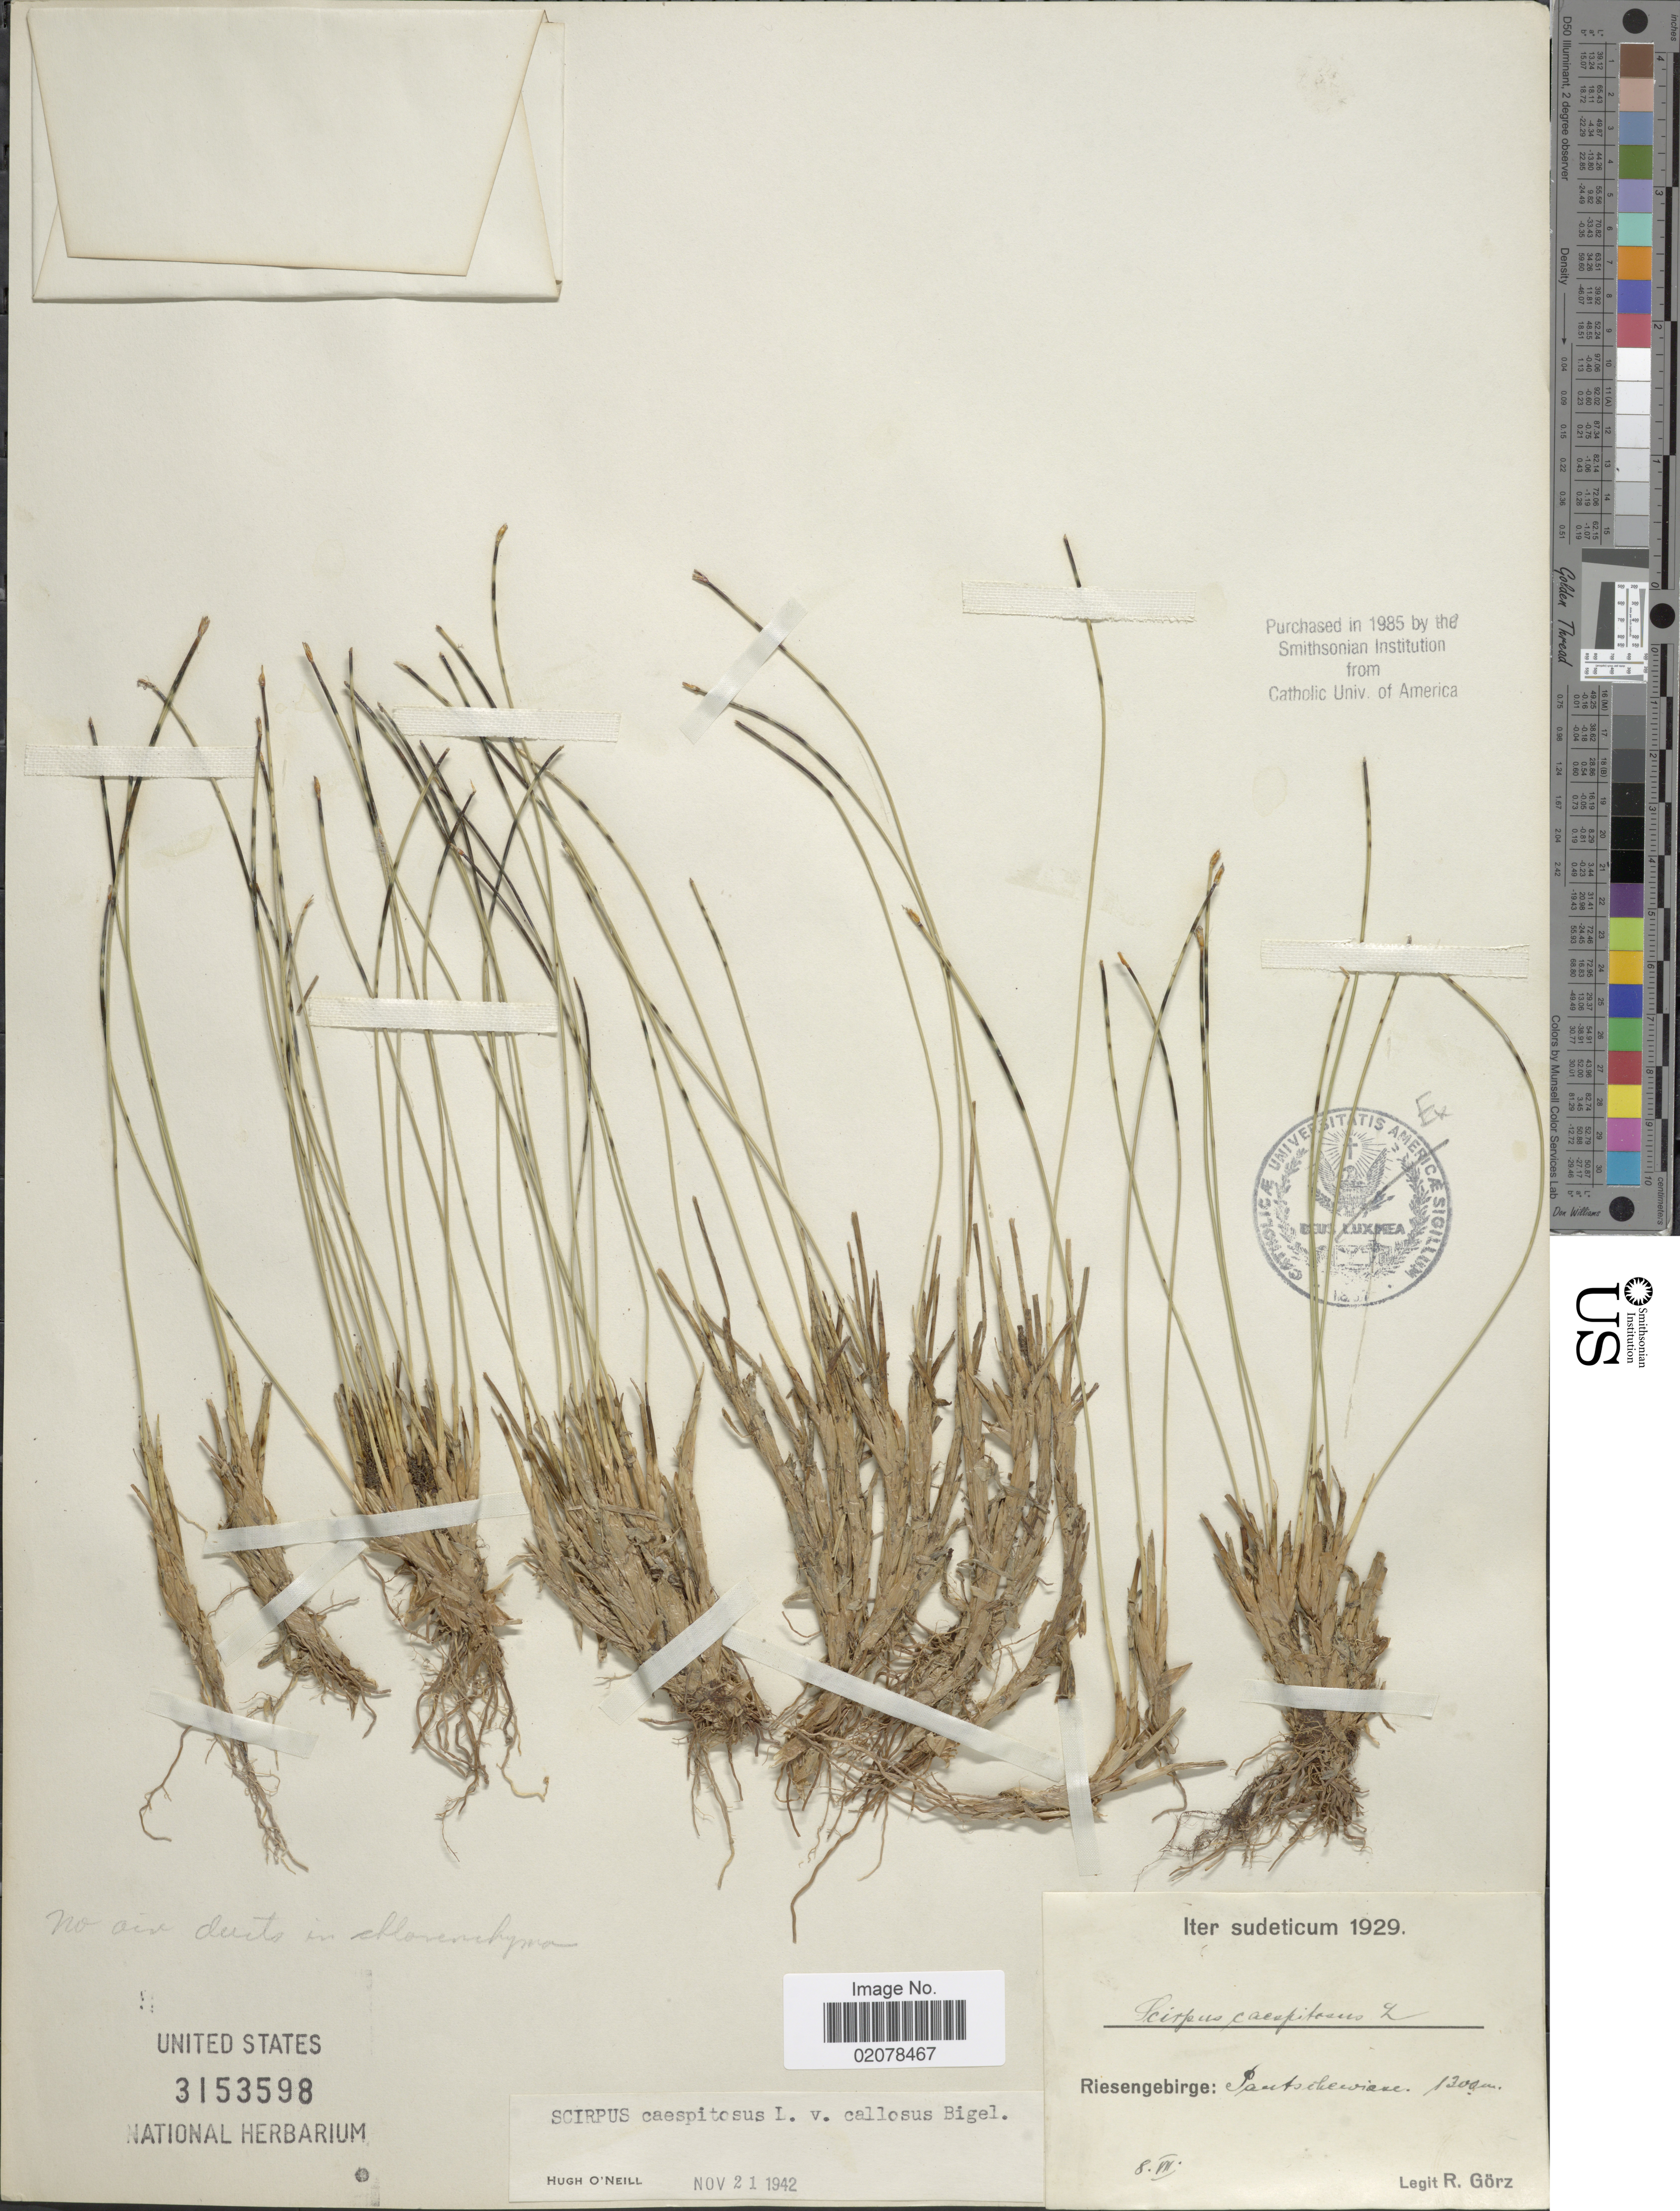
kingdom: Plantae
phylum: Tracheophyta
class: Liliopsida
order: Poales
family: Cyperaceae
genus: Trichophorum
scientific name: Trichophorum cespitosum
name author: (L.) Hartm.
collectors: R. Görz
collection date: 1929-07-08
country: Poland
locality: Riesengebirge: Pautschewiense [interpreted]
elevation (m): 1300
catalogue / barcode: US 3153598